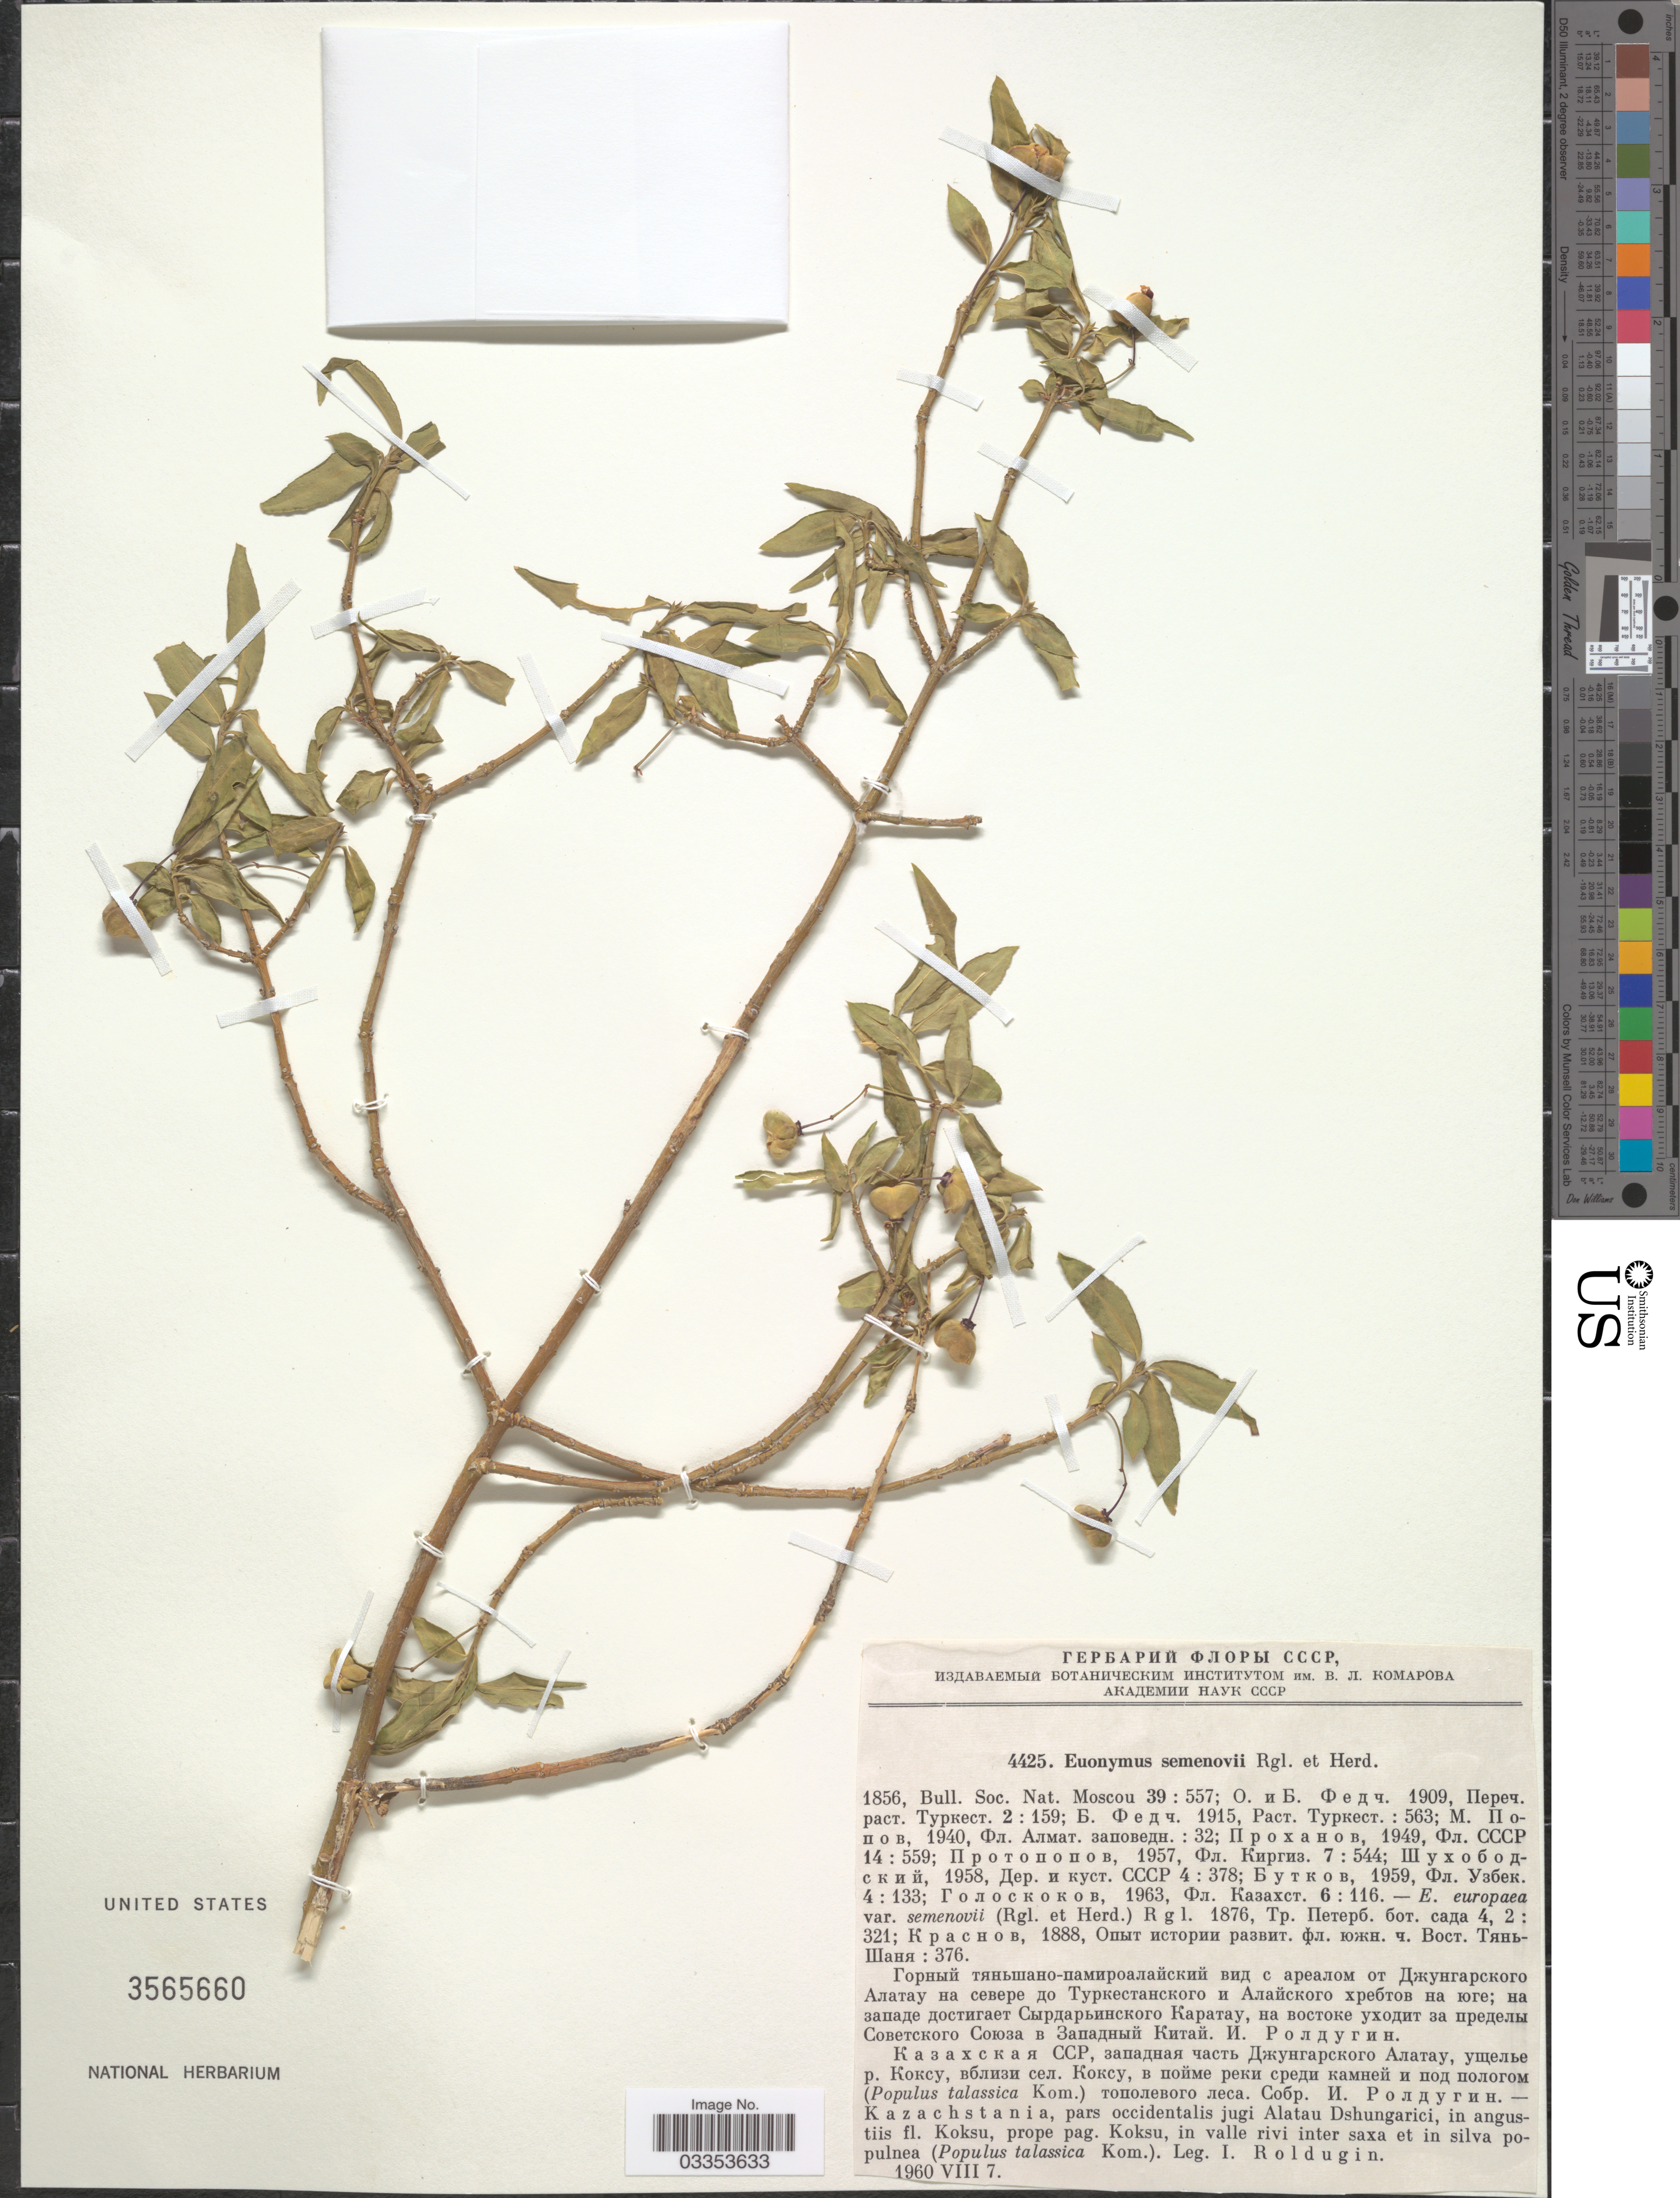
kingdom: Plantae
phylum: Tracheophyta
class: Magnoliopsida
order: Celastrales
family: Celastraceae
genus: Euonymus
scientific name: Euonymus semenovii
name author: Herder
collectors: I. Roldugin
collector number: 4425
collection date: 1960-08-07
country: Kazakhstan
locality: Kazachstania, pars occidentalis jugi Alatau Dshungarici, in angustiss fl. Koksu, prope pag. Kosky, in valle rivi inter saxa et in silva populnea.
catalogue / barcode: US 3565660